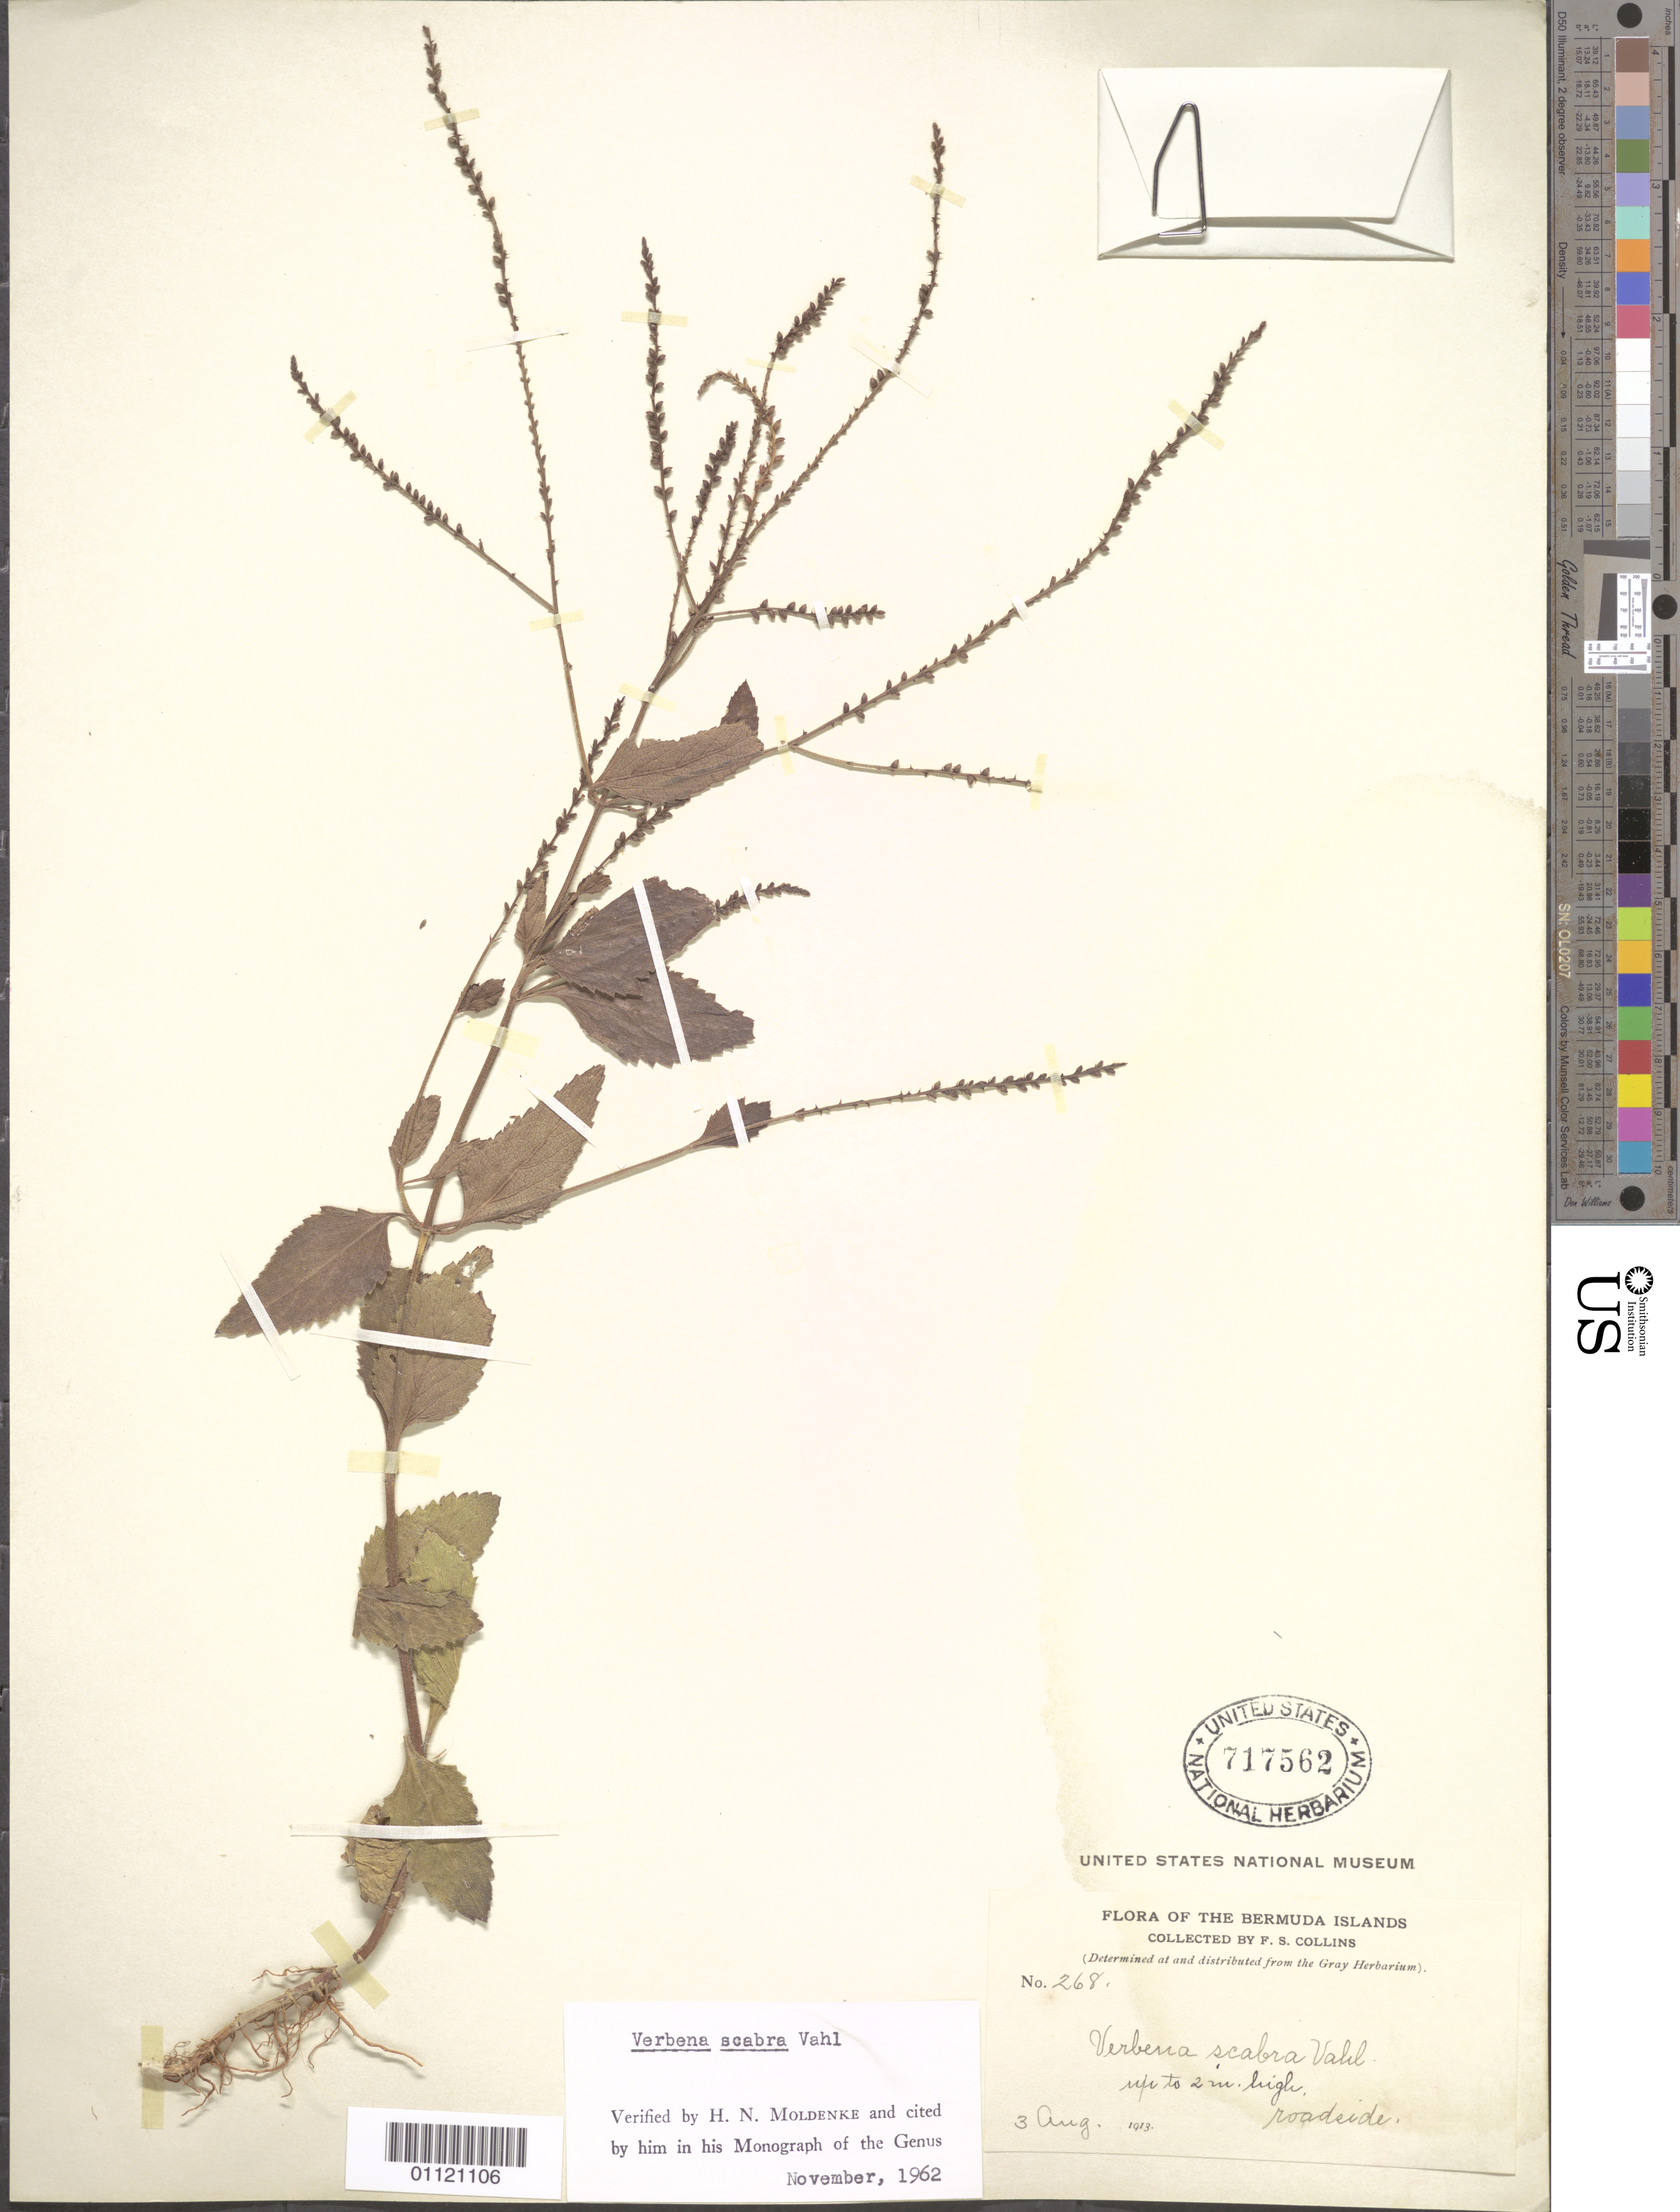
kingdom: Plantae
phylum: Tracheophyta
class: Magnoliopsida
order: Lamiales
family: Verbenaceae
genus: Verbena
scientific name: Verbena scabra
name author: Vahl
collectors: F. Collins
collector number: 268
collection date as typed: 03 Aug 1913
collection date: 1913-08-03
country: Bermuda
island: Bermuda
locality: Roadside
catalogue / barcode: US 717562